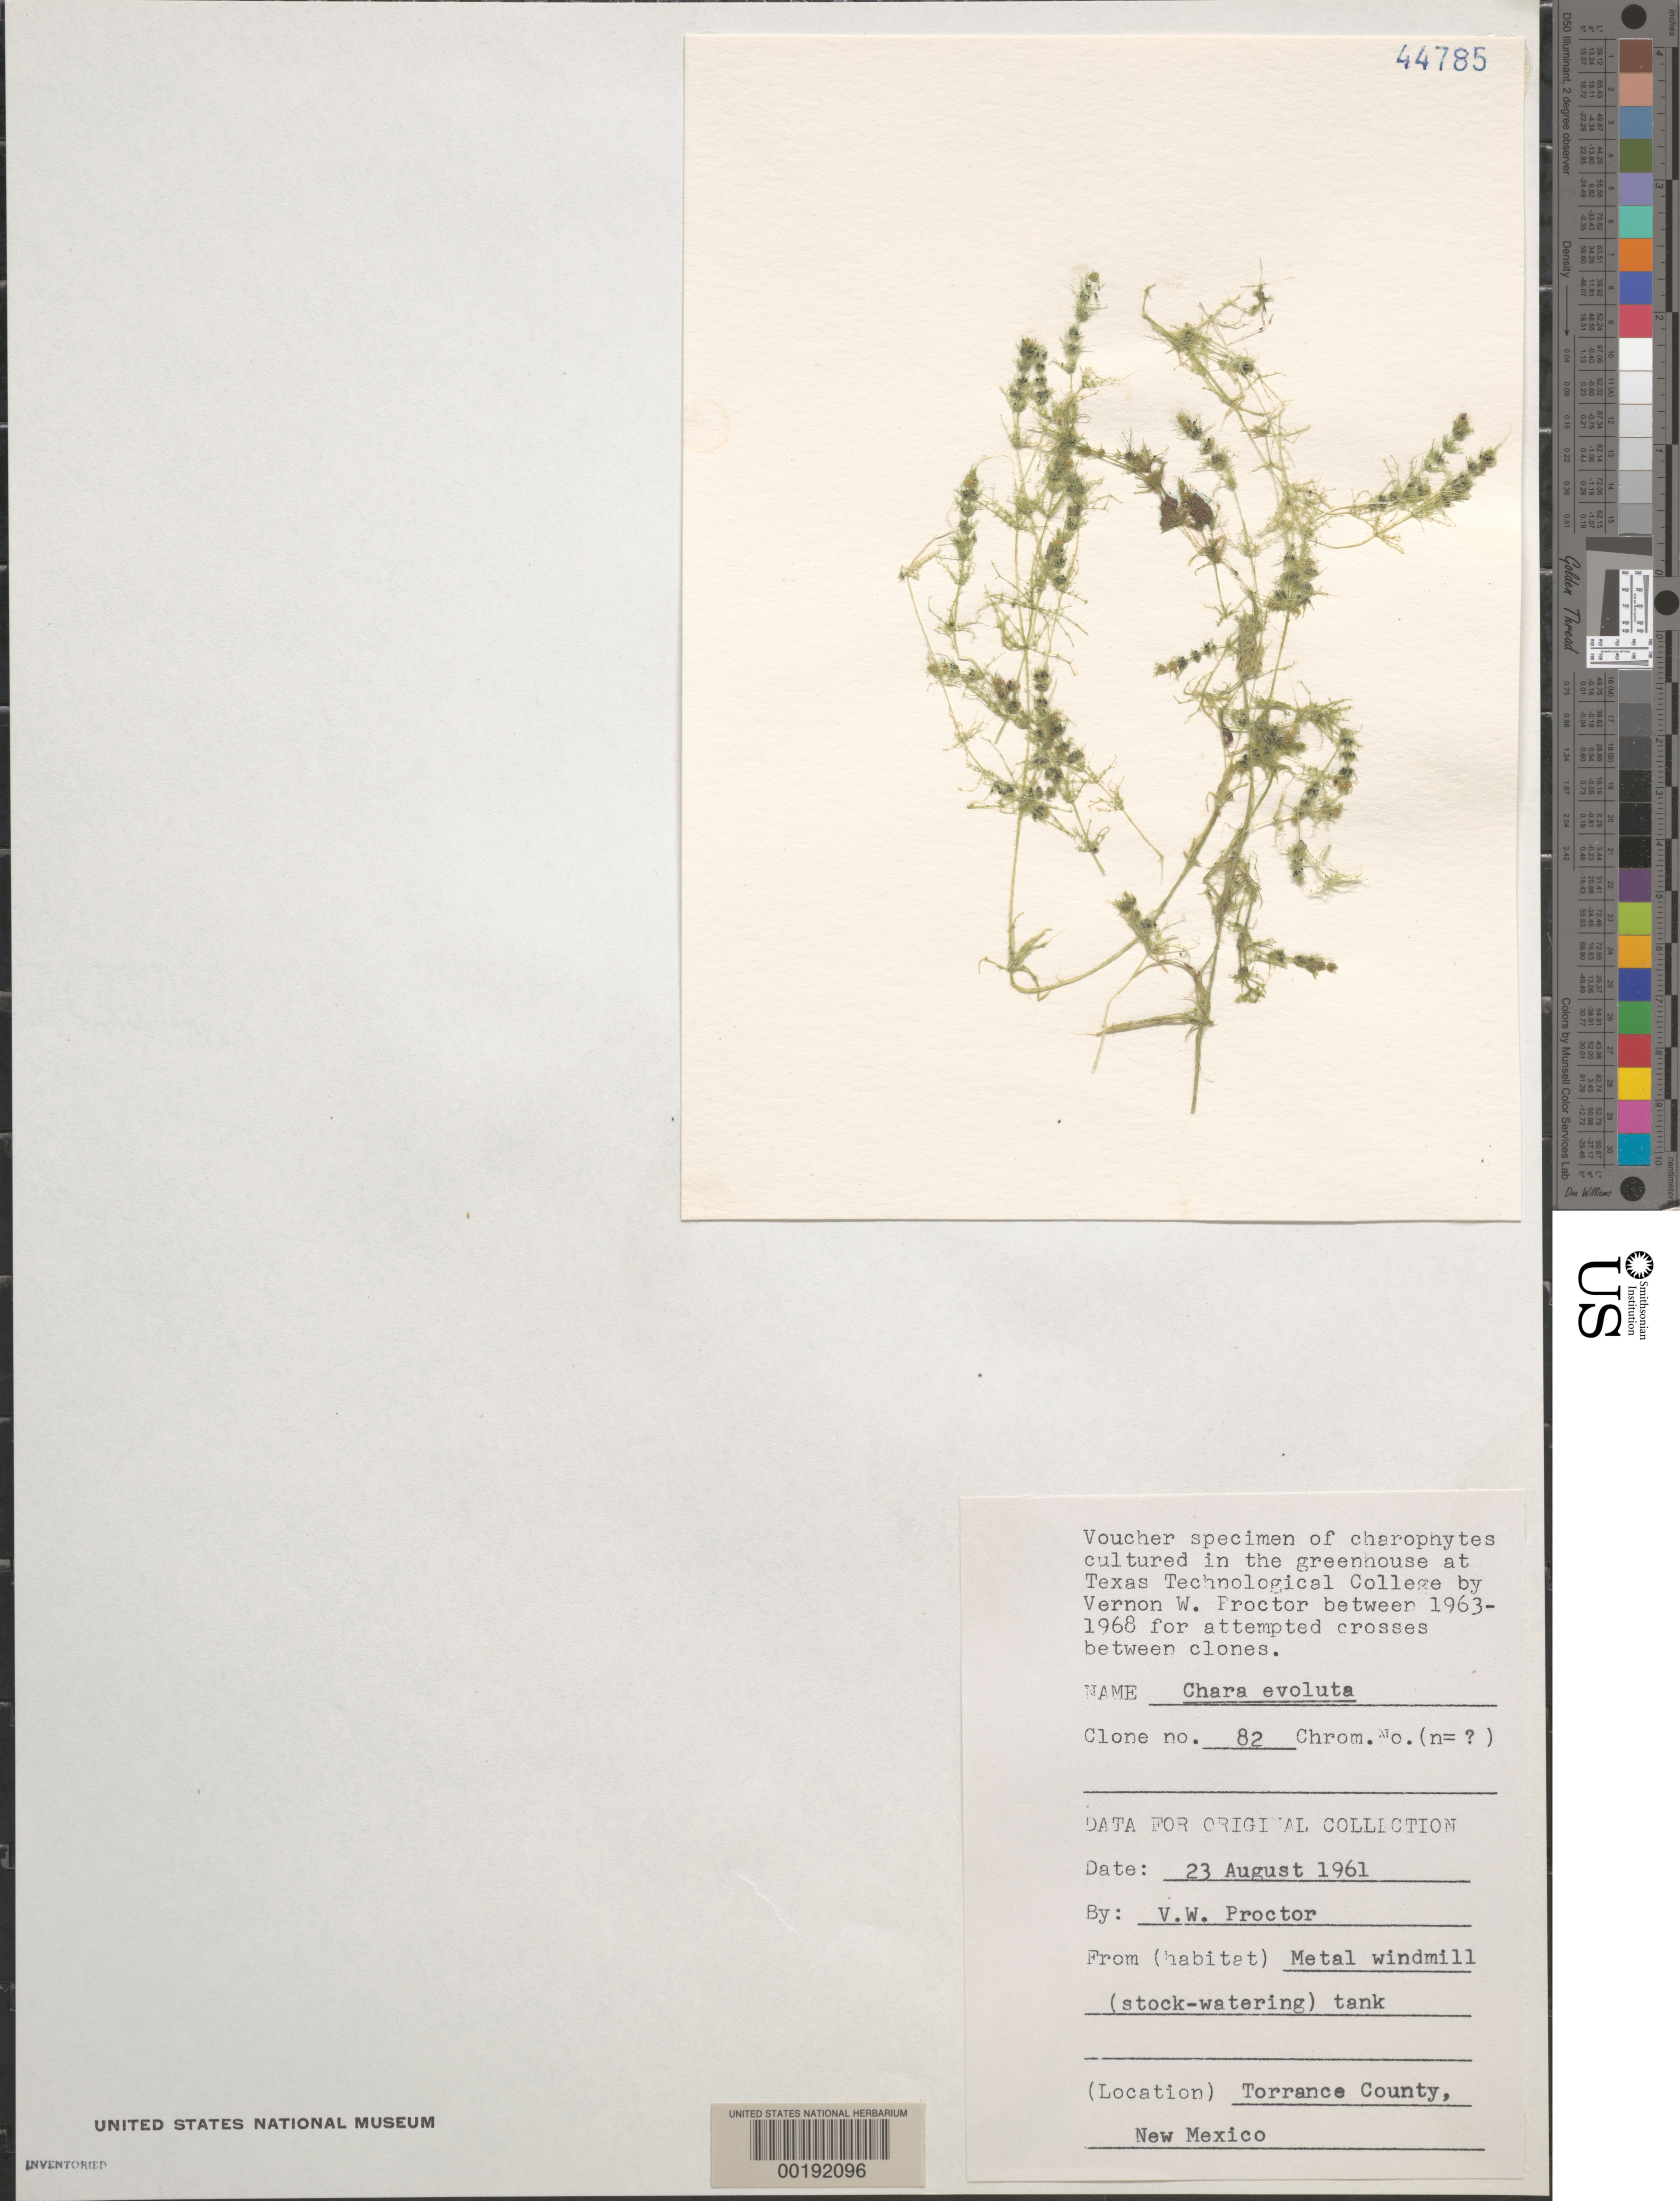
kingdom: Plantae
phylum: Charophyta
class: Charophyceae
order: Charales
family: Characeae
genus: Chara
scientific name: Chara evoluta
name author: Allen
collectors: V. Proctor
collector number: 82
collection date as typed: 23 Aug 1961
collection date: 1961-08-23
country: United States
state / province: New Mexico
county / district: Torrance County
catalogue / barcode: US 44785